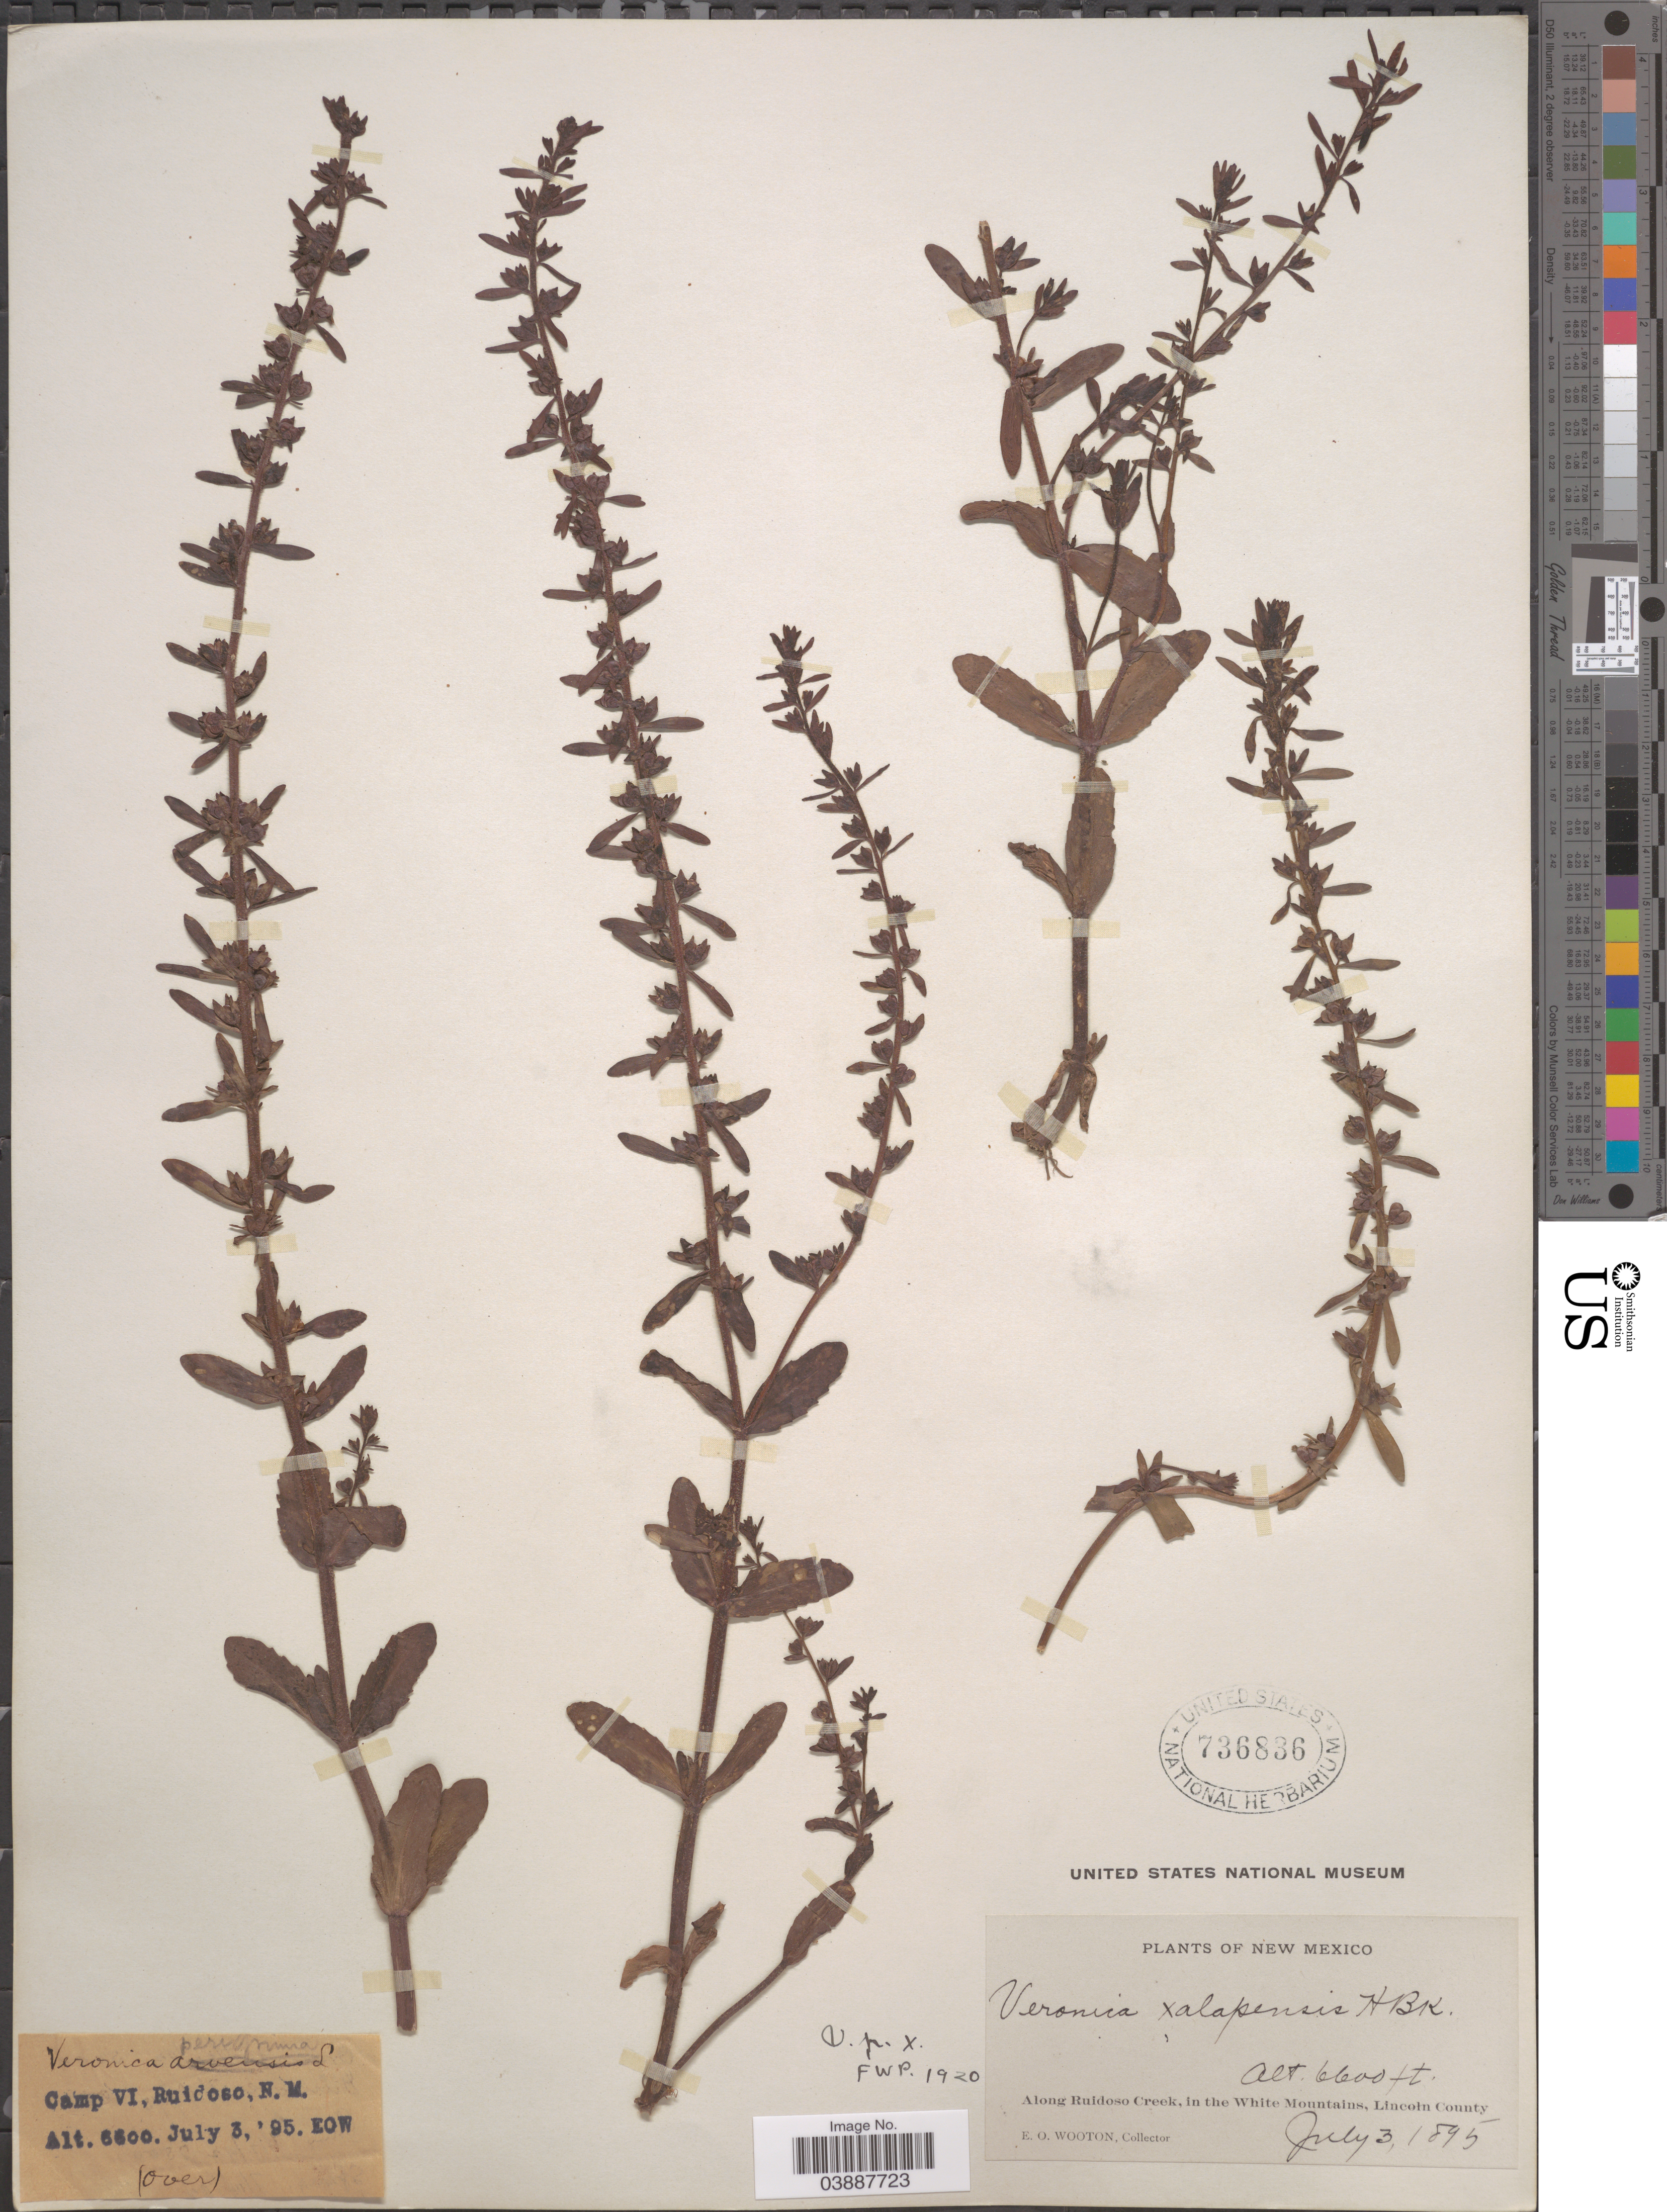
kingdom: Plantae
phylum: Tracheophyta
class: Magnoliopsida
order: Lamiales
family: Plantaginaceae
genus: Veronica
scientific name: Veronica peregrina var. xalapensis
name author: Kunth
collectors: E. O. Wooton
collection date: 1895-07-03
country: United States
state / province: New Mexico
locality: Camp VI, Ruidoso. Along Ruidoso Creek, in the White Mountains, Lincoln County.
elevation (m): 2012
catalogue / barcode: US 736836